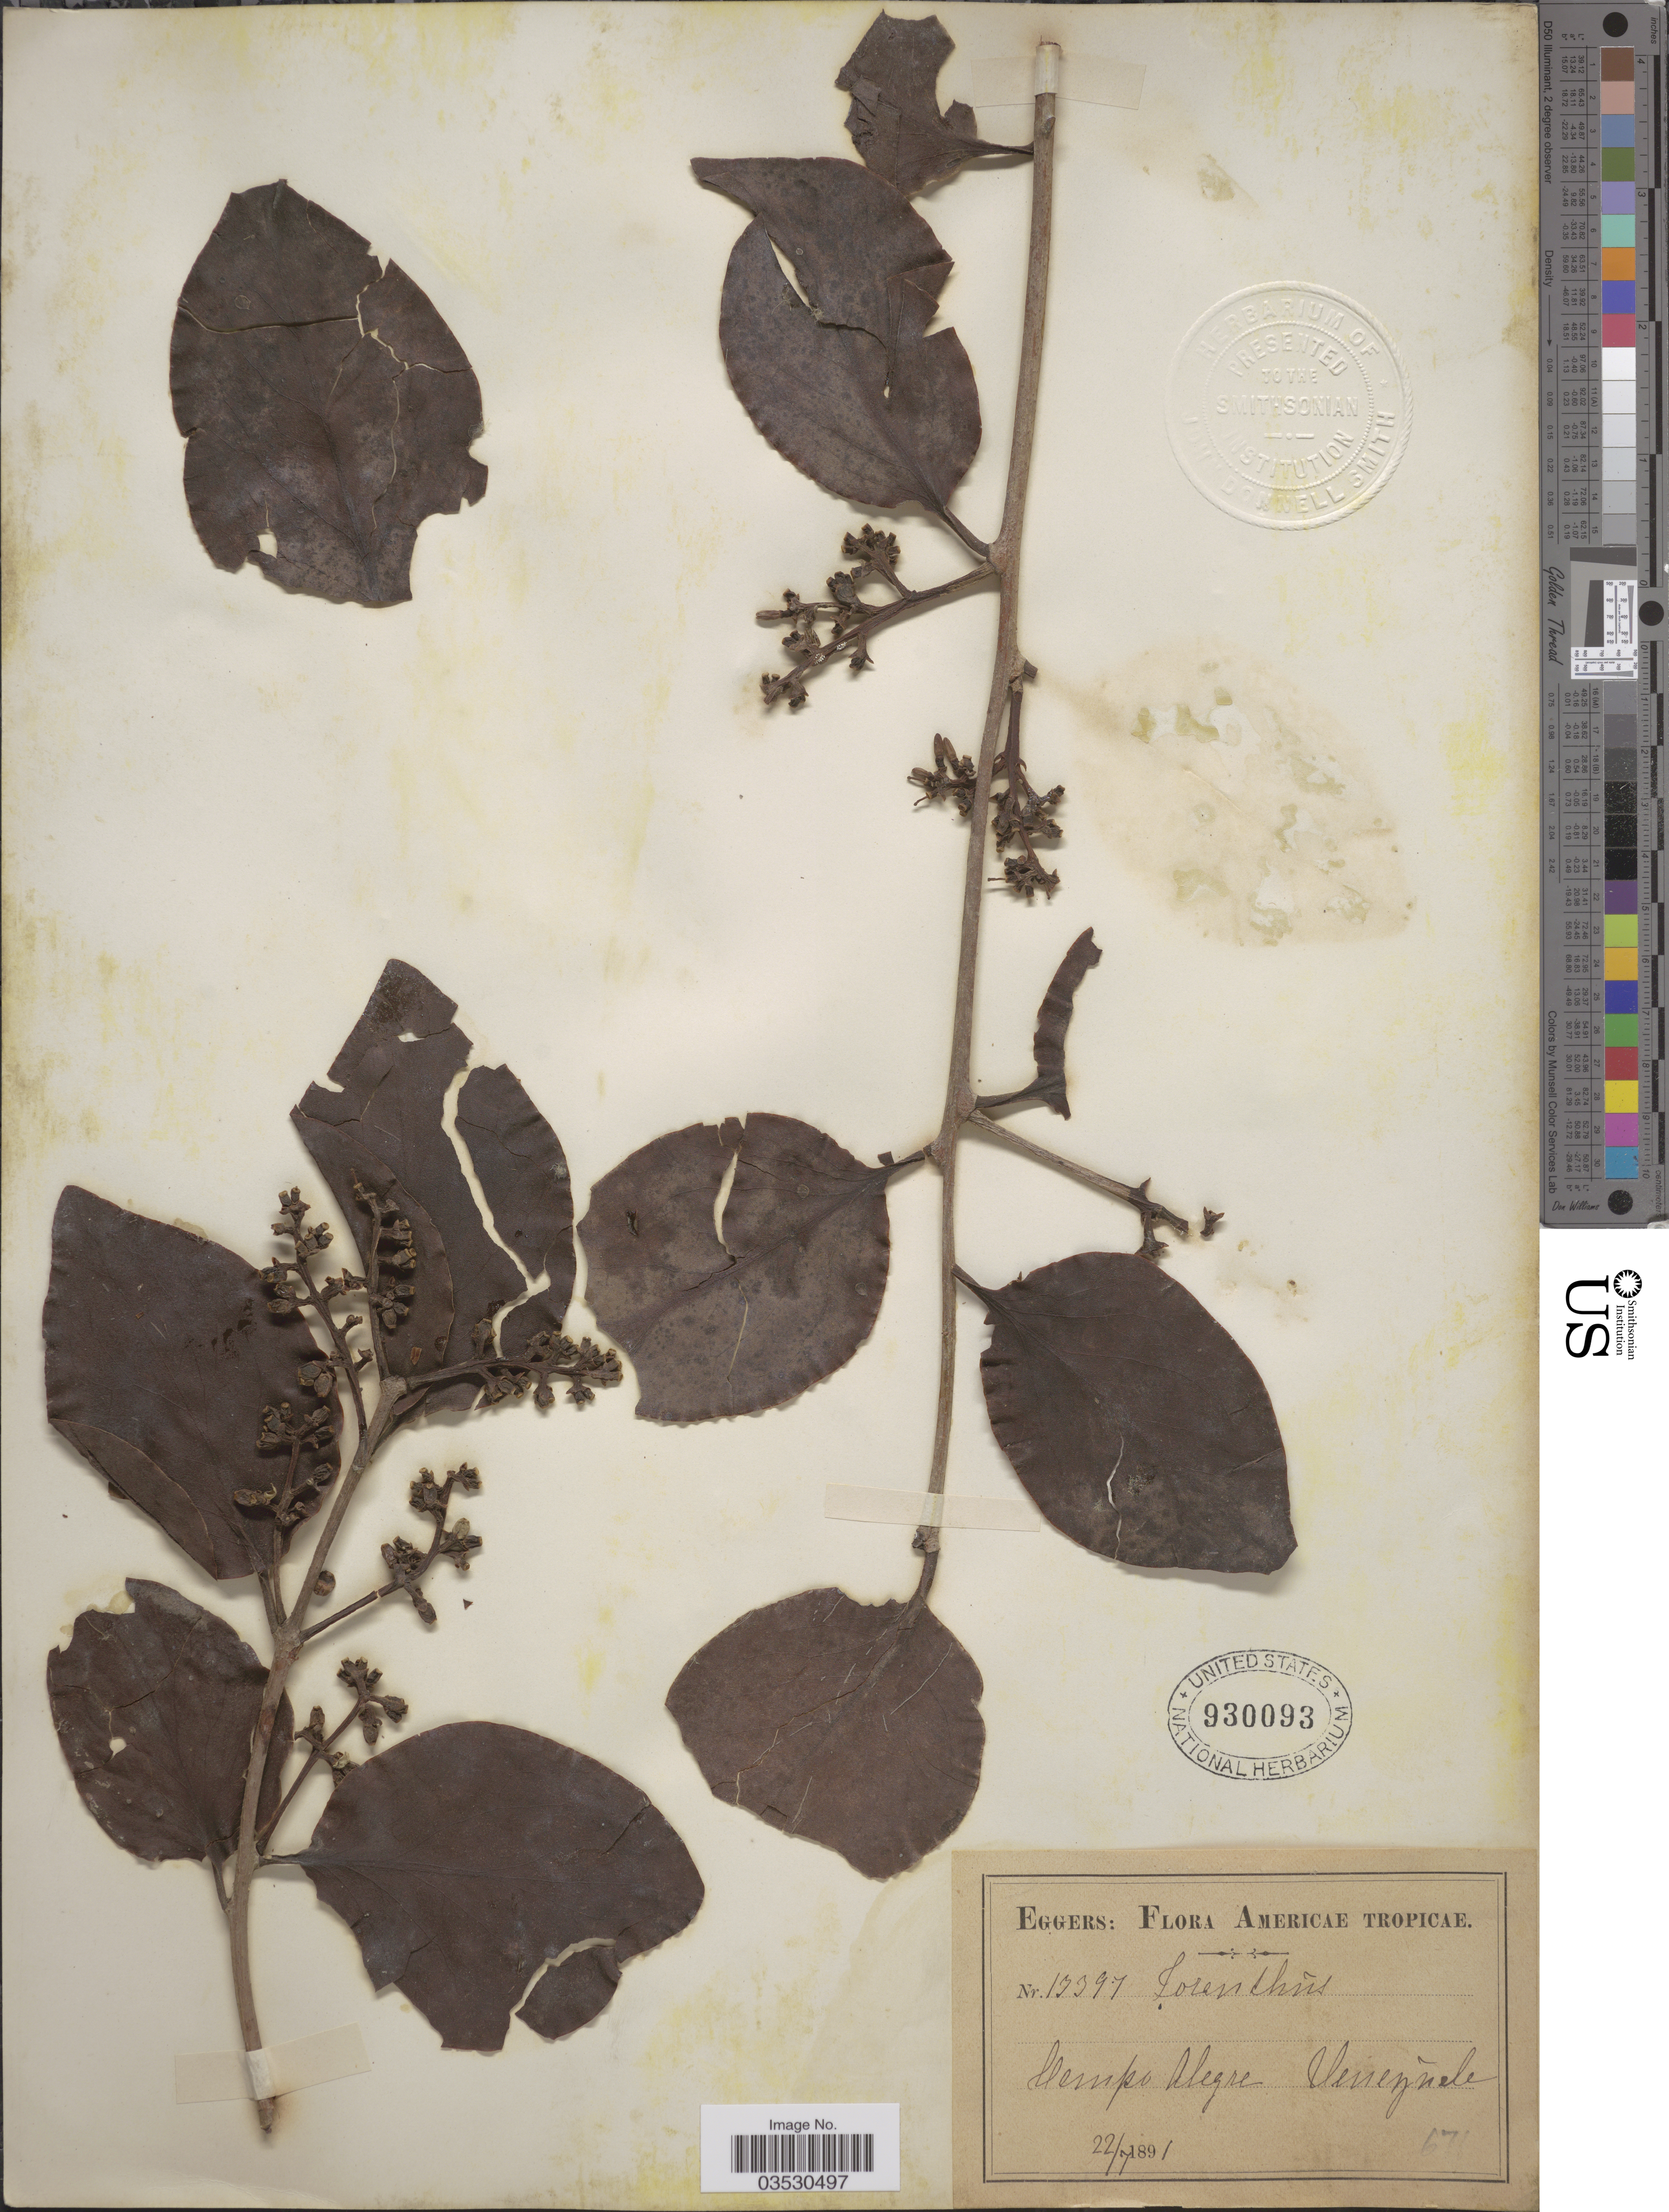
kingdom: Plantae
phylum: Tracheophyta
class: Magnoliopsida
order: Santalales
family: Loranthaceae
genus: Struthanthus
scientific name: Struthanthus sp.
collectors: -. Eggers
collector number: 13397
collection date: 1891-07-22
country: Venezuela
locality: Campo Alegre. Americae Tropicae.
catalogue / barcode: US 930093